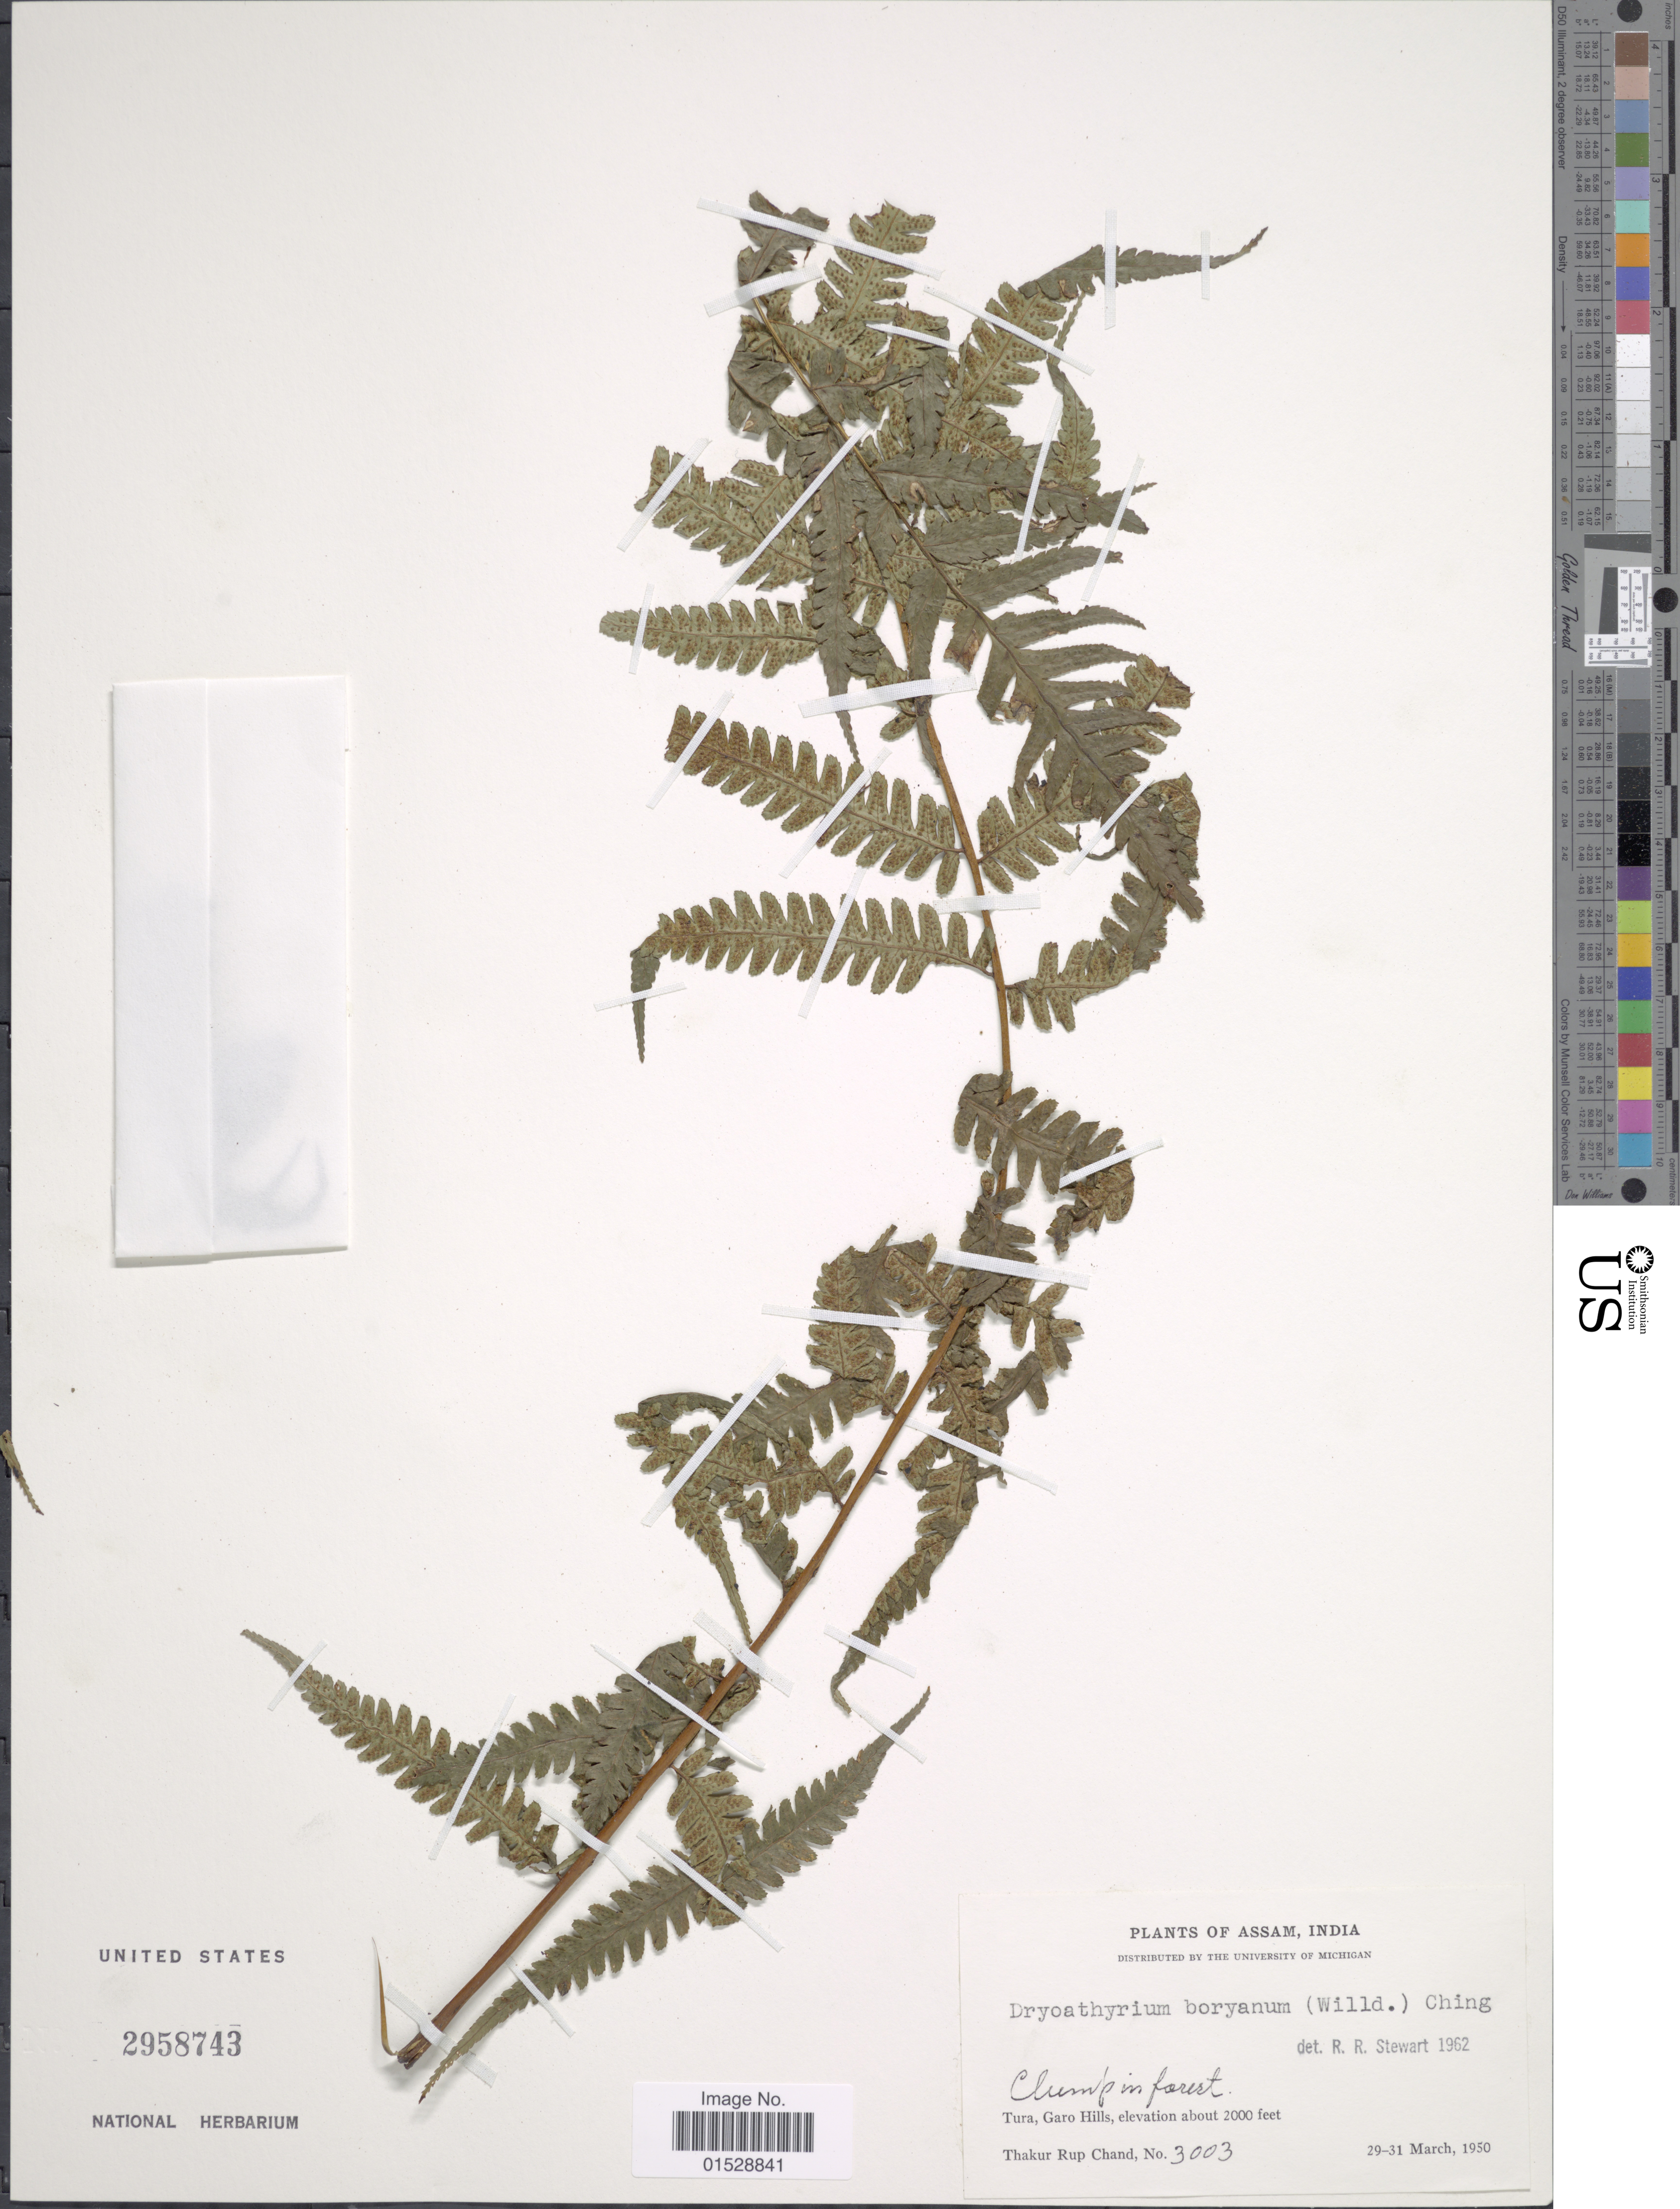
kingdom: Plantae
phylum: Tracheophyta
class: Polypodiopsida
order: Polypodiales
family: Athyriaceae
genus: Deparia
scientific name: Deparia boryana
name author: (Willd.) M. Kato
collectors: T. R. Chand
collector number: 3003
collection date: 1950-03-29/1950-03-31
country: India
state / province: Meghalaya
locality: Assam, Tura, Garo Hills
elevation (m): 610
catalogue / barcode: US 2958743